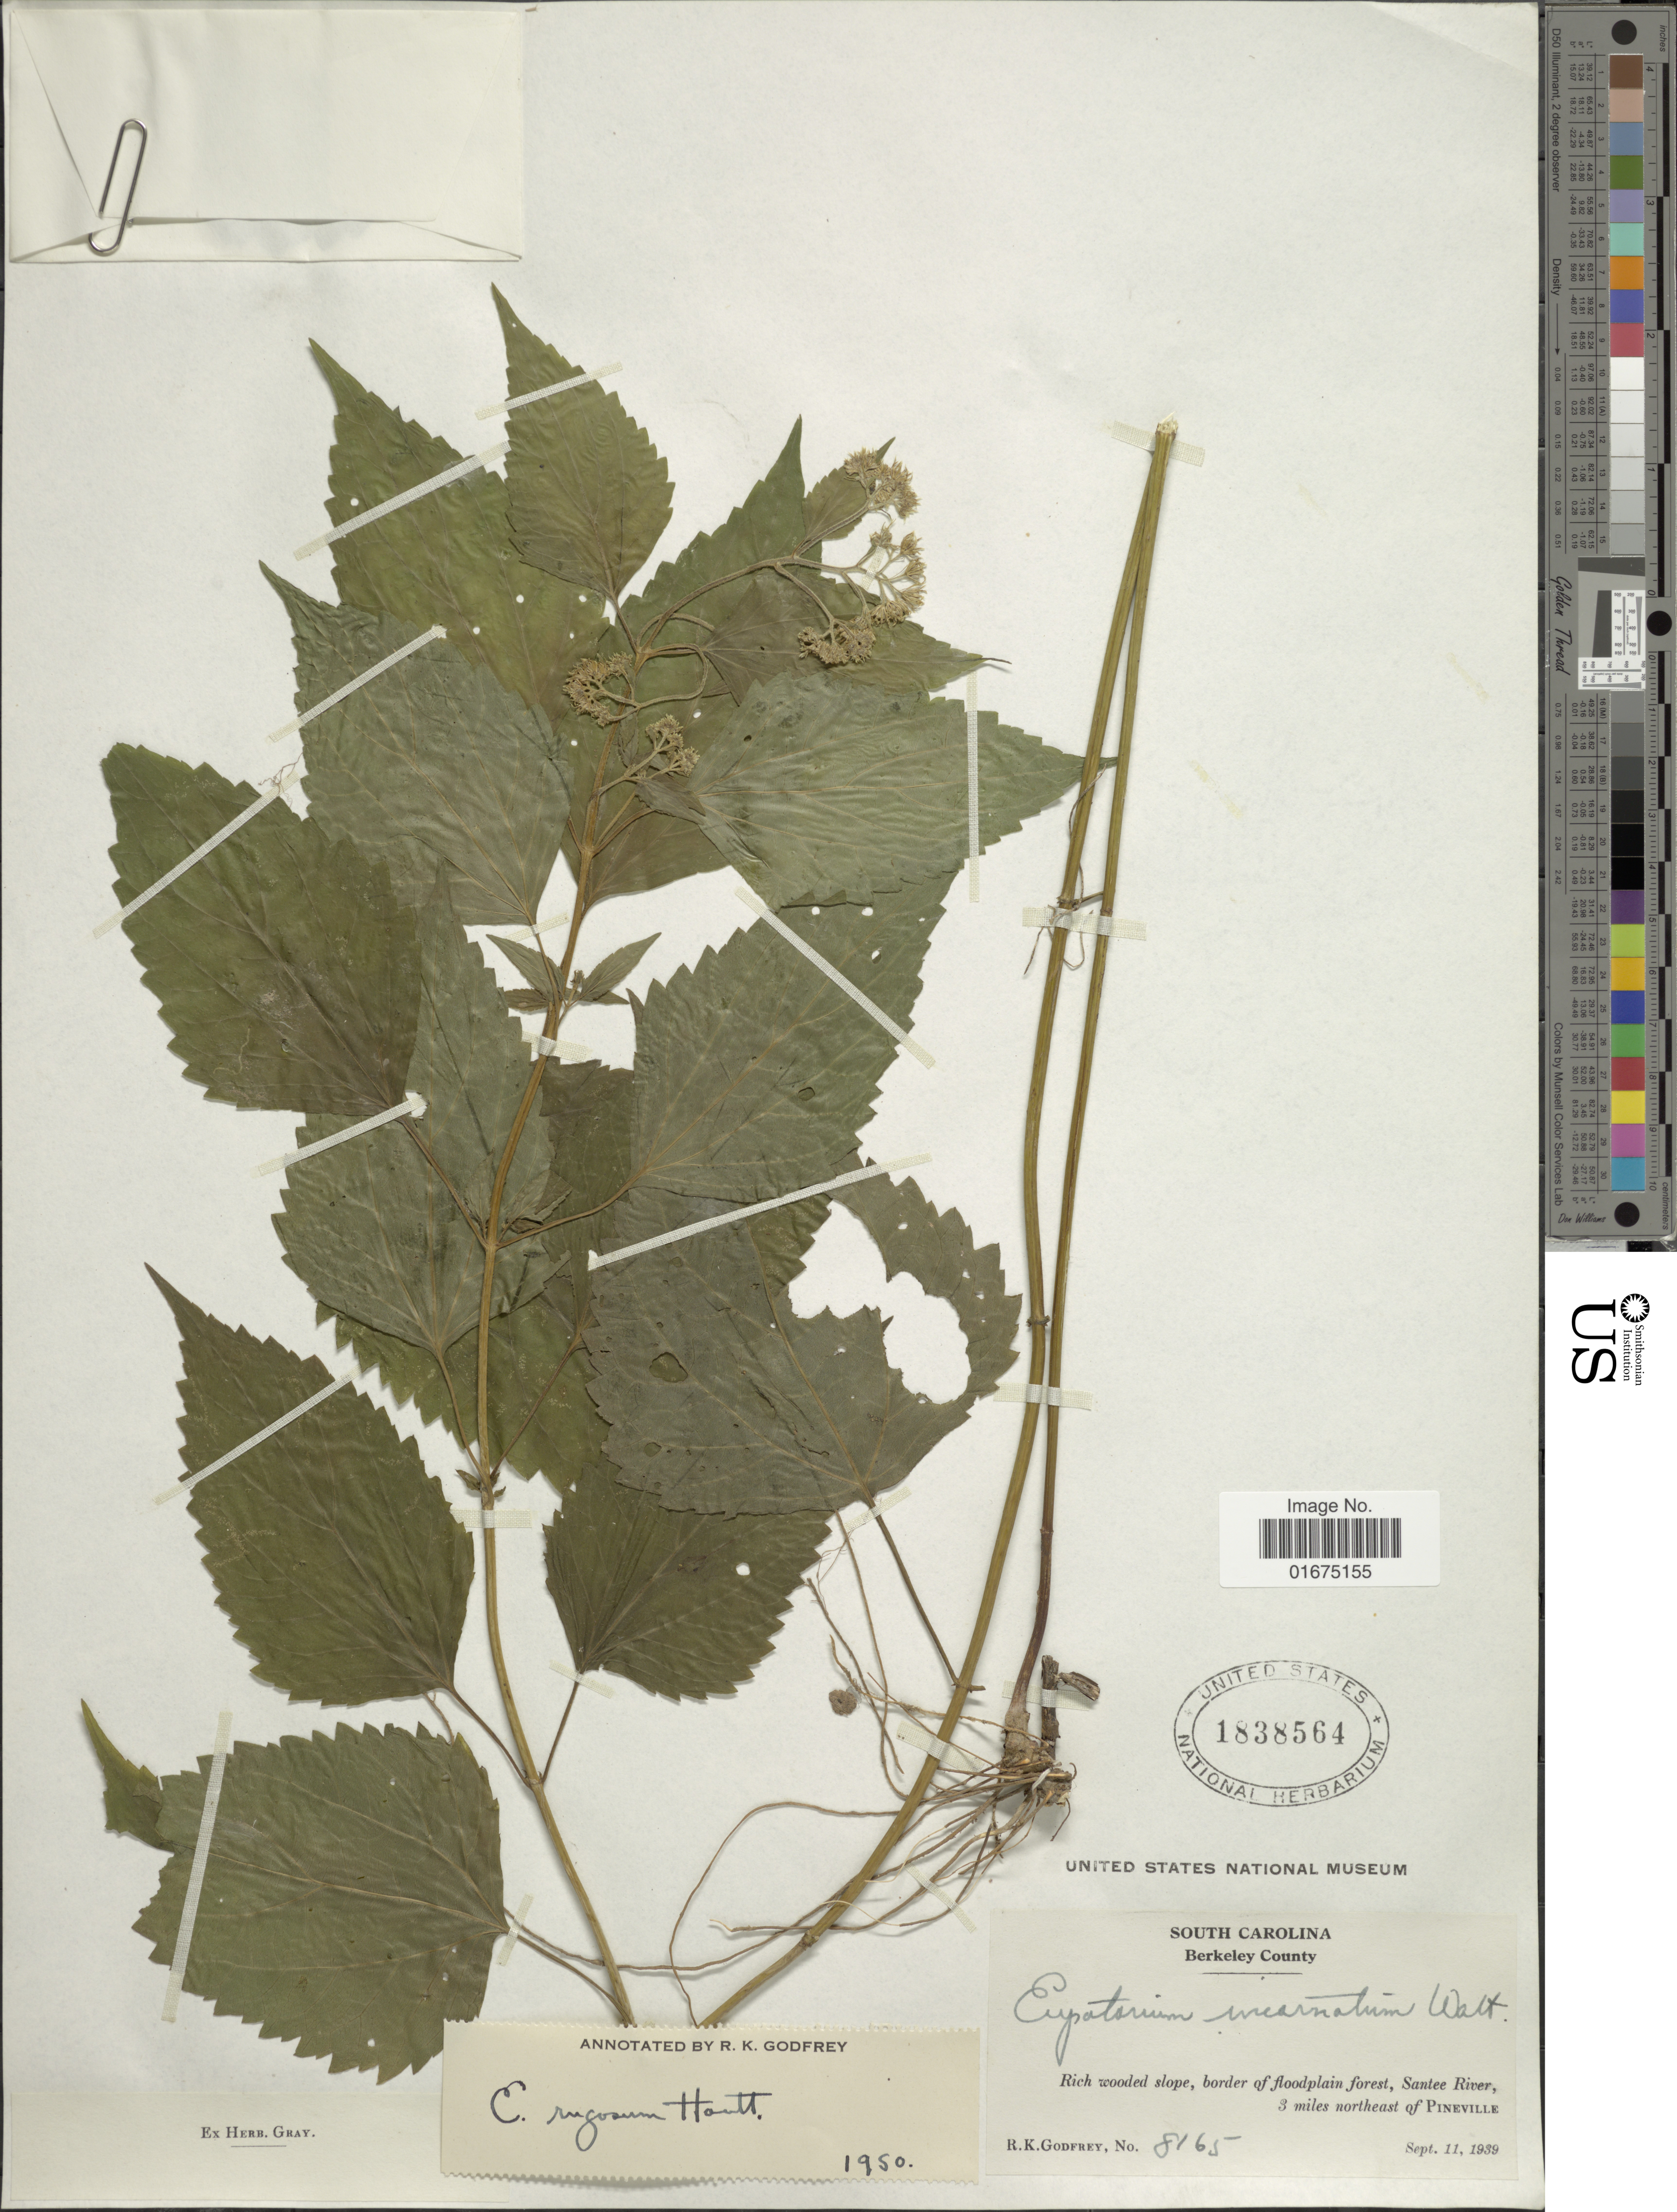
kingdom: Plantae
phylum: Tracheophyta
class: Magnoliopsida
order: Asterales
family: Asteraceae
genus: Ageratina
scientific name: Ageratina altissima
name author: (L.) R.M. King & H. Rob.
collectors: R. K. Godfrey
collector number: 8165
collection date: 1939-09-11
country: United States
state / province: South Carolina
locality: Berkeley County, Rich wooded slope, border of floodplain forest, Santee River, 3 miles northeast of Pineville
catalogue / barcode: US 1838564